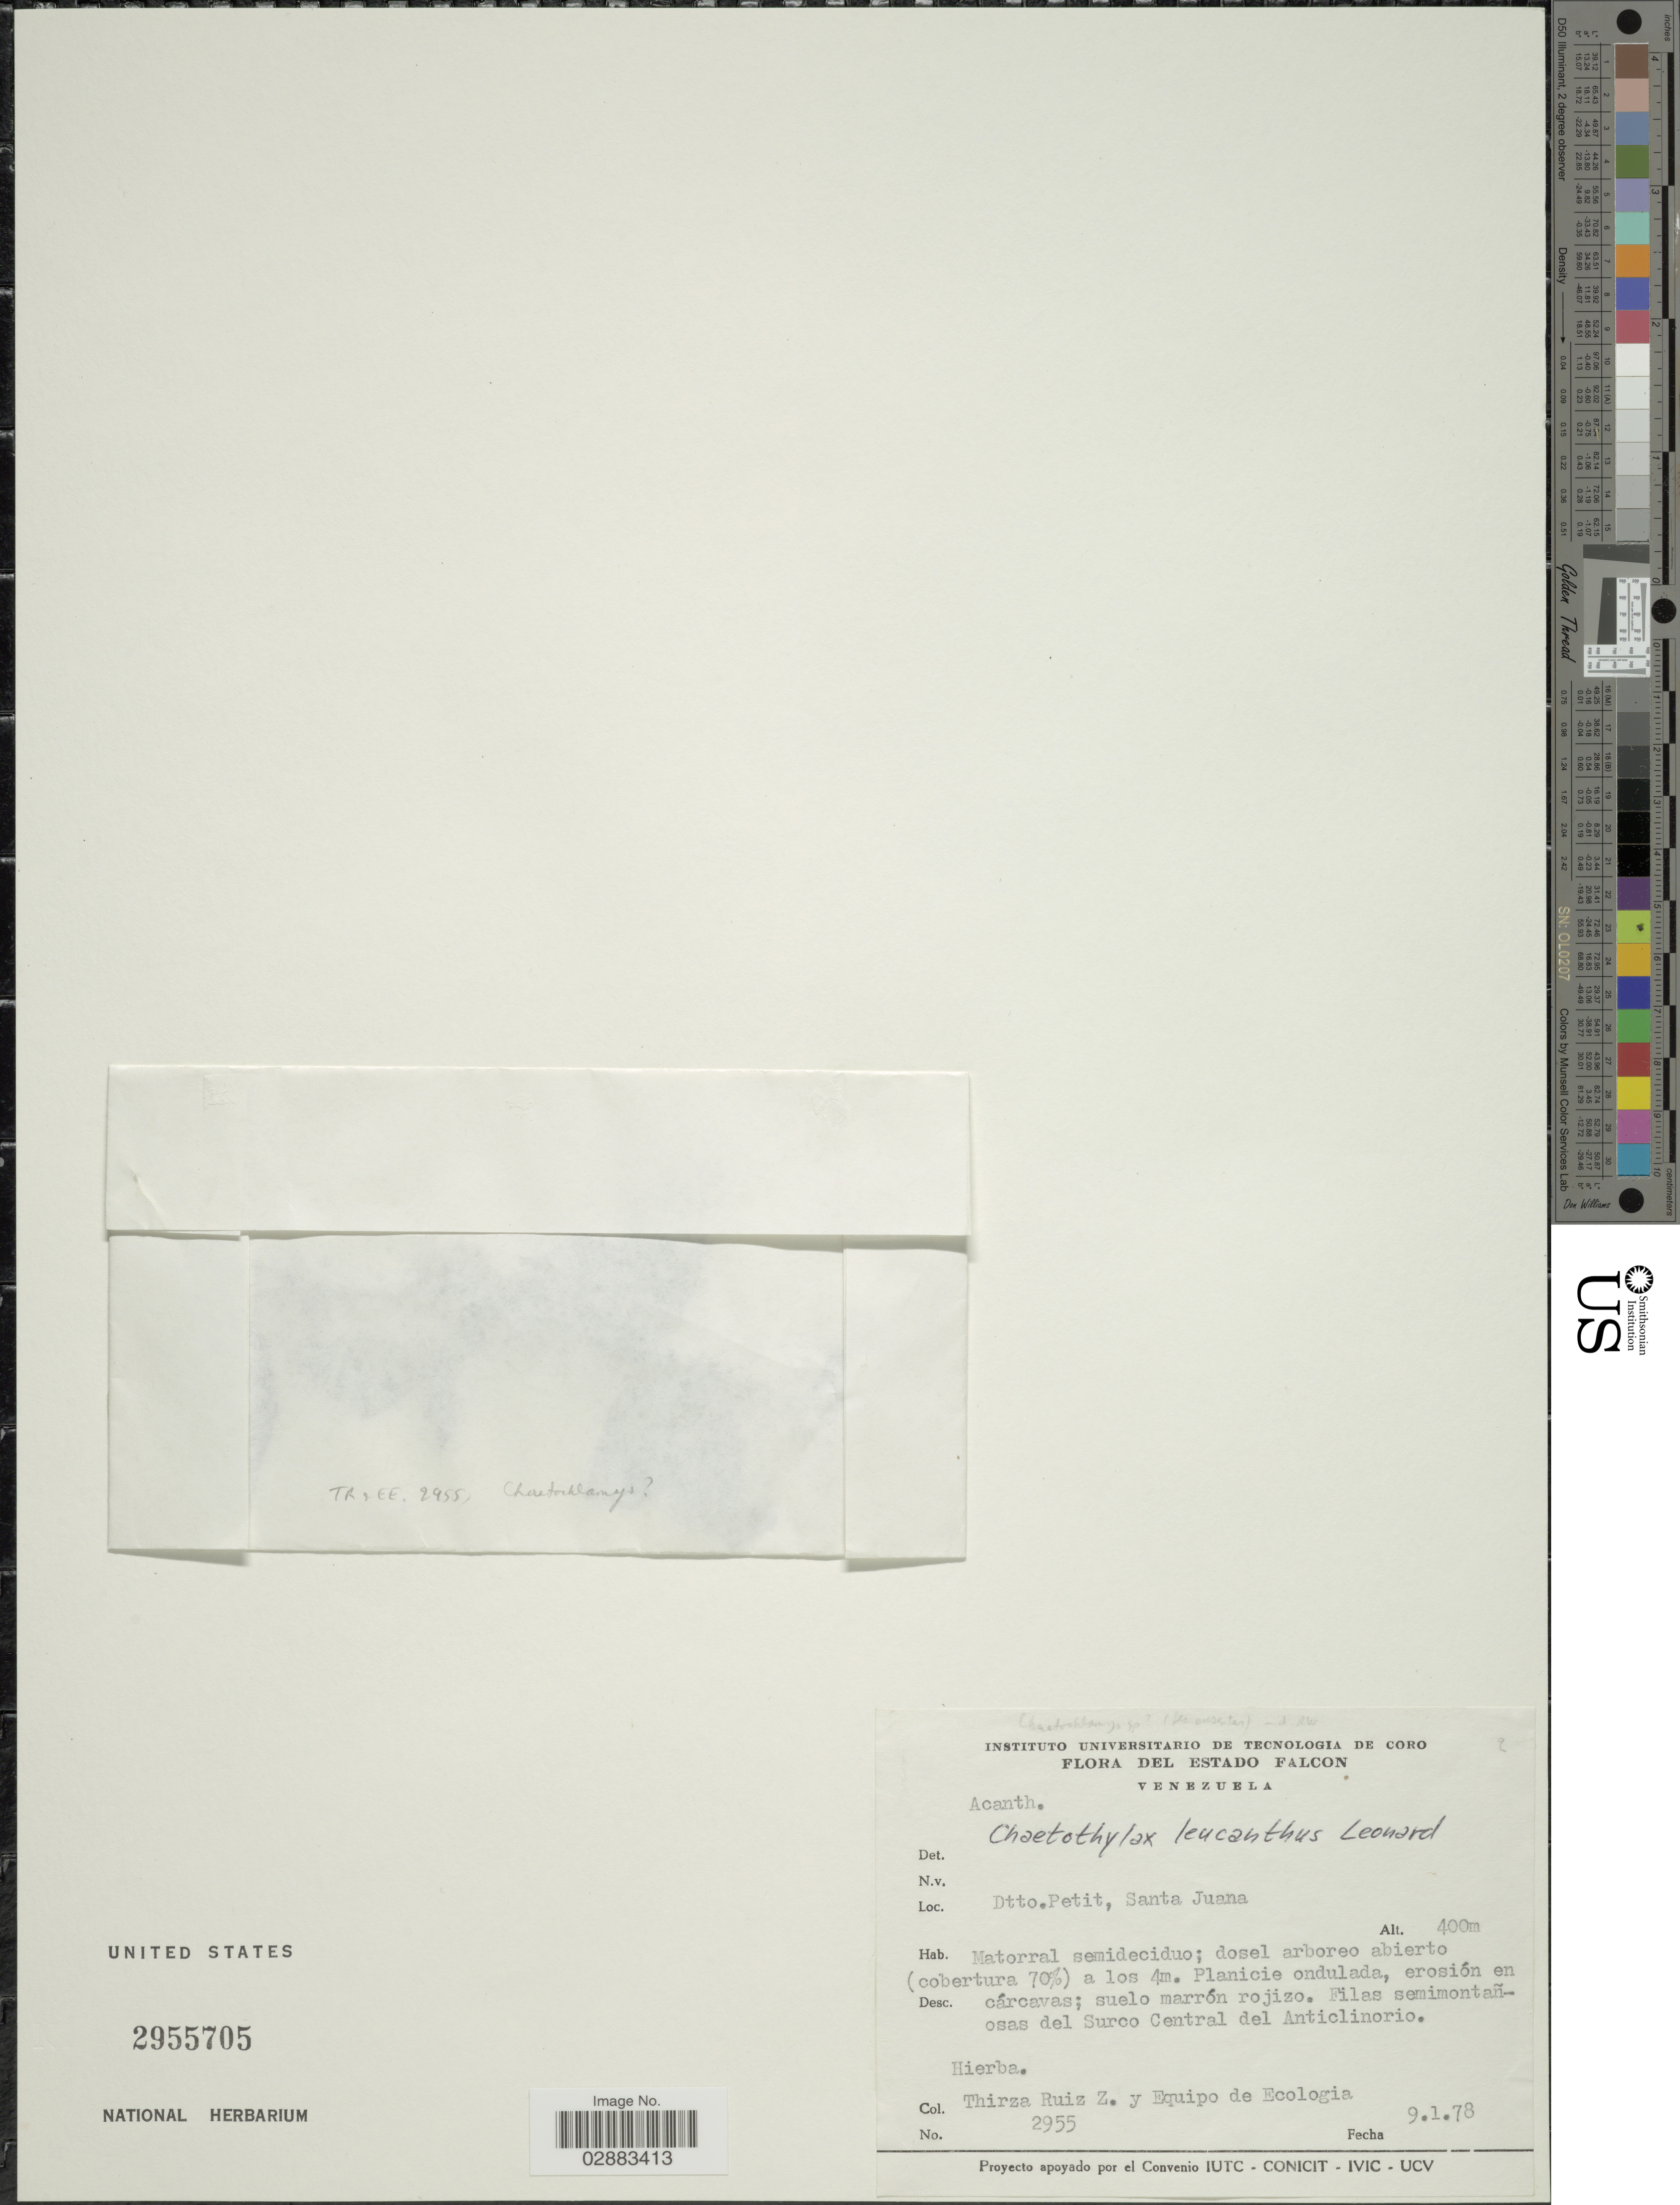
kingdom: Plantae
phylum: Tracheophyta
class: Magnoliopsida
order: Lamiales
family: Acanthaceae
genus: Chaetothylax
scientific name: Chaetothylax rothschuhii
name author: Lindau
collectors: T. Ruíz & Eq. Ecologia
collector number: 2955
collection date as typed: Transcribed d/m/y: 9/1/78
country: Venezuela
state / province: Falcon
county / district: Petit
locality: Dtto. Petit, Santa Juana.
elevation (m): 400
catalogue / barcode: US 2955705